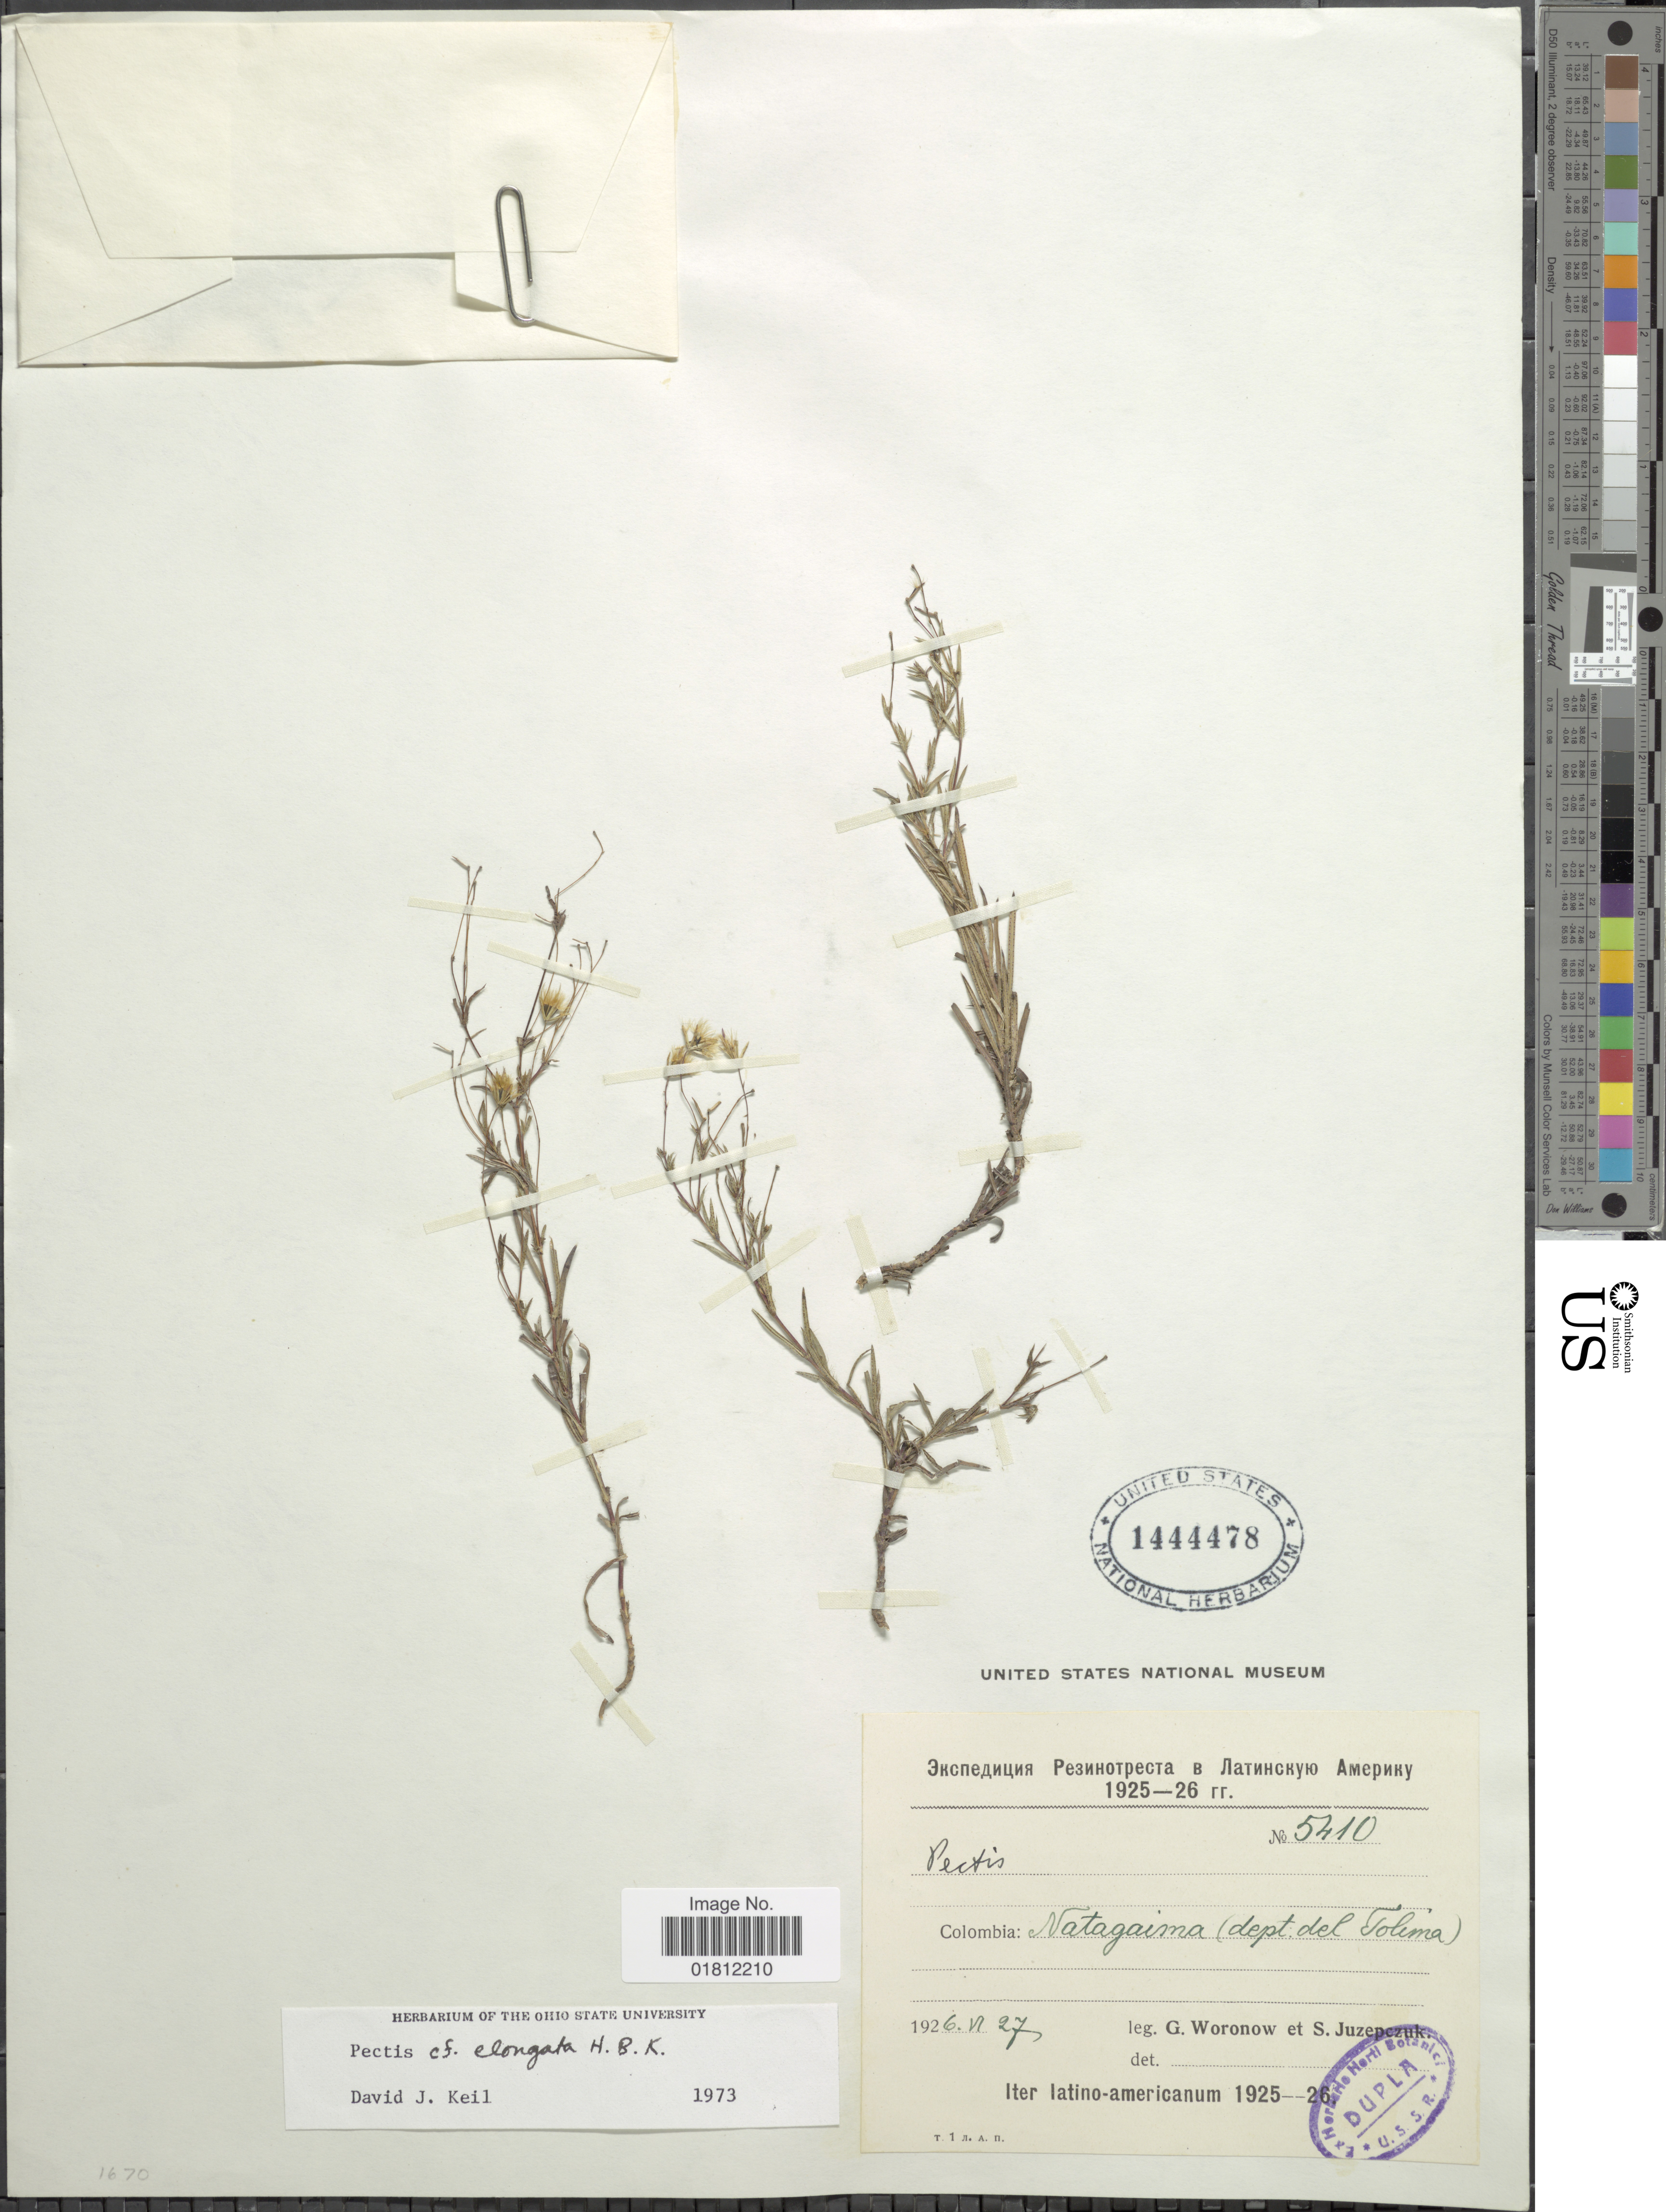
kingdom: Plantae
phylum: Tracheophyta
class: Magnoliopsida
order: Asterales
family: Asteraceae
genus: Pectis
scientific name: Pectis elongata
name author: Kunth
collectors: G. Woronow & S. V. Juzepczuk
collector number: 5410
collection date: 1926-06-27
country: Colombia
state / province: Tolima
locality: Colombia: Natagaima (dept. del Tolima).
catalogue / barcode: US 1444478